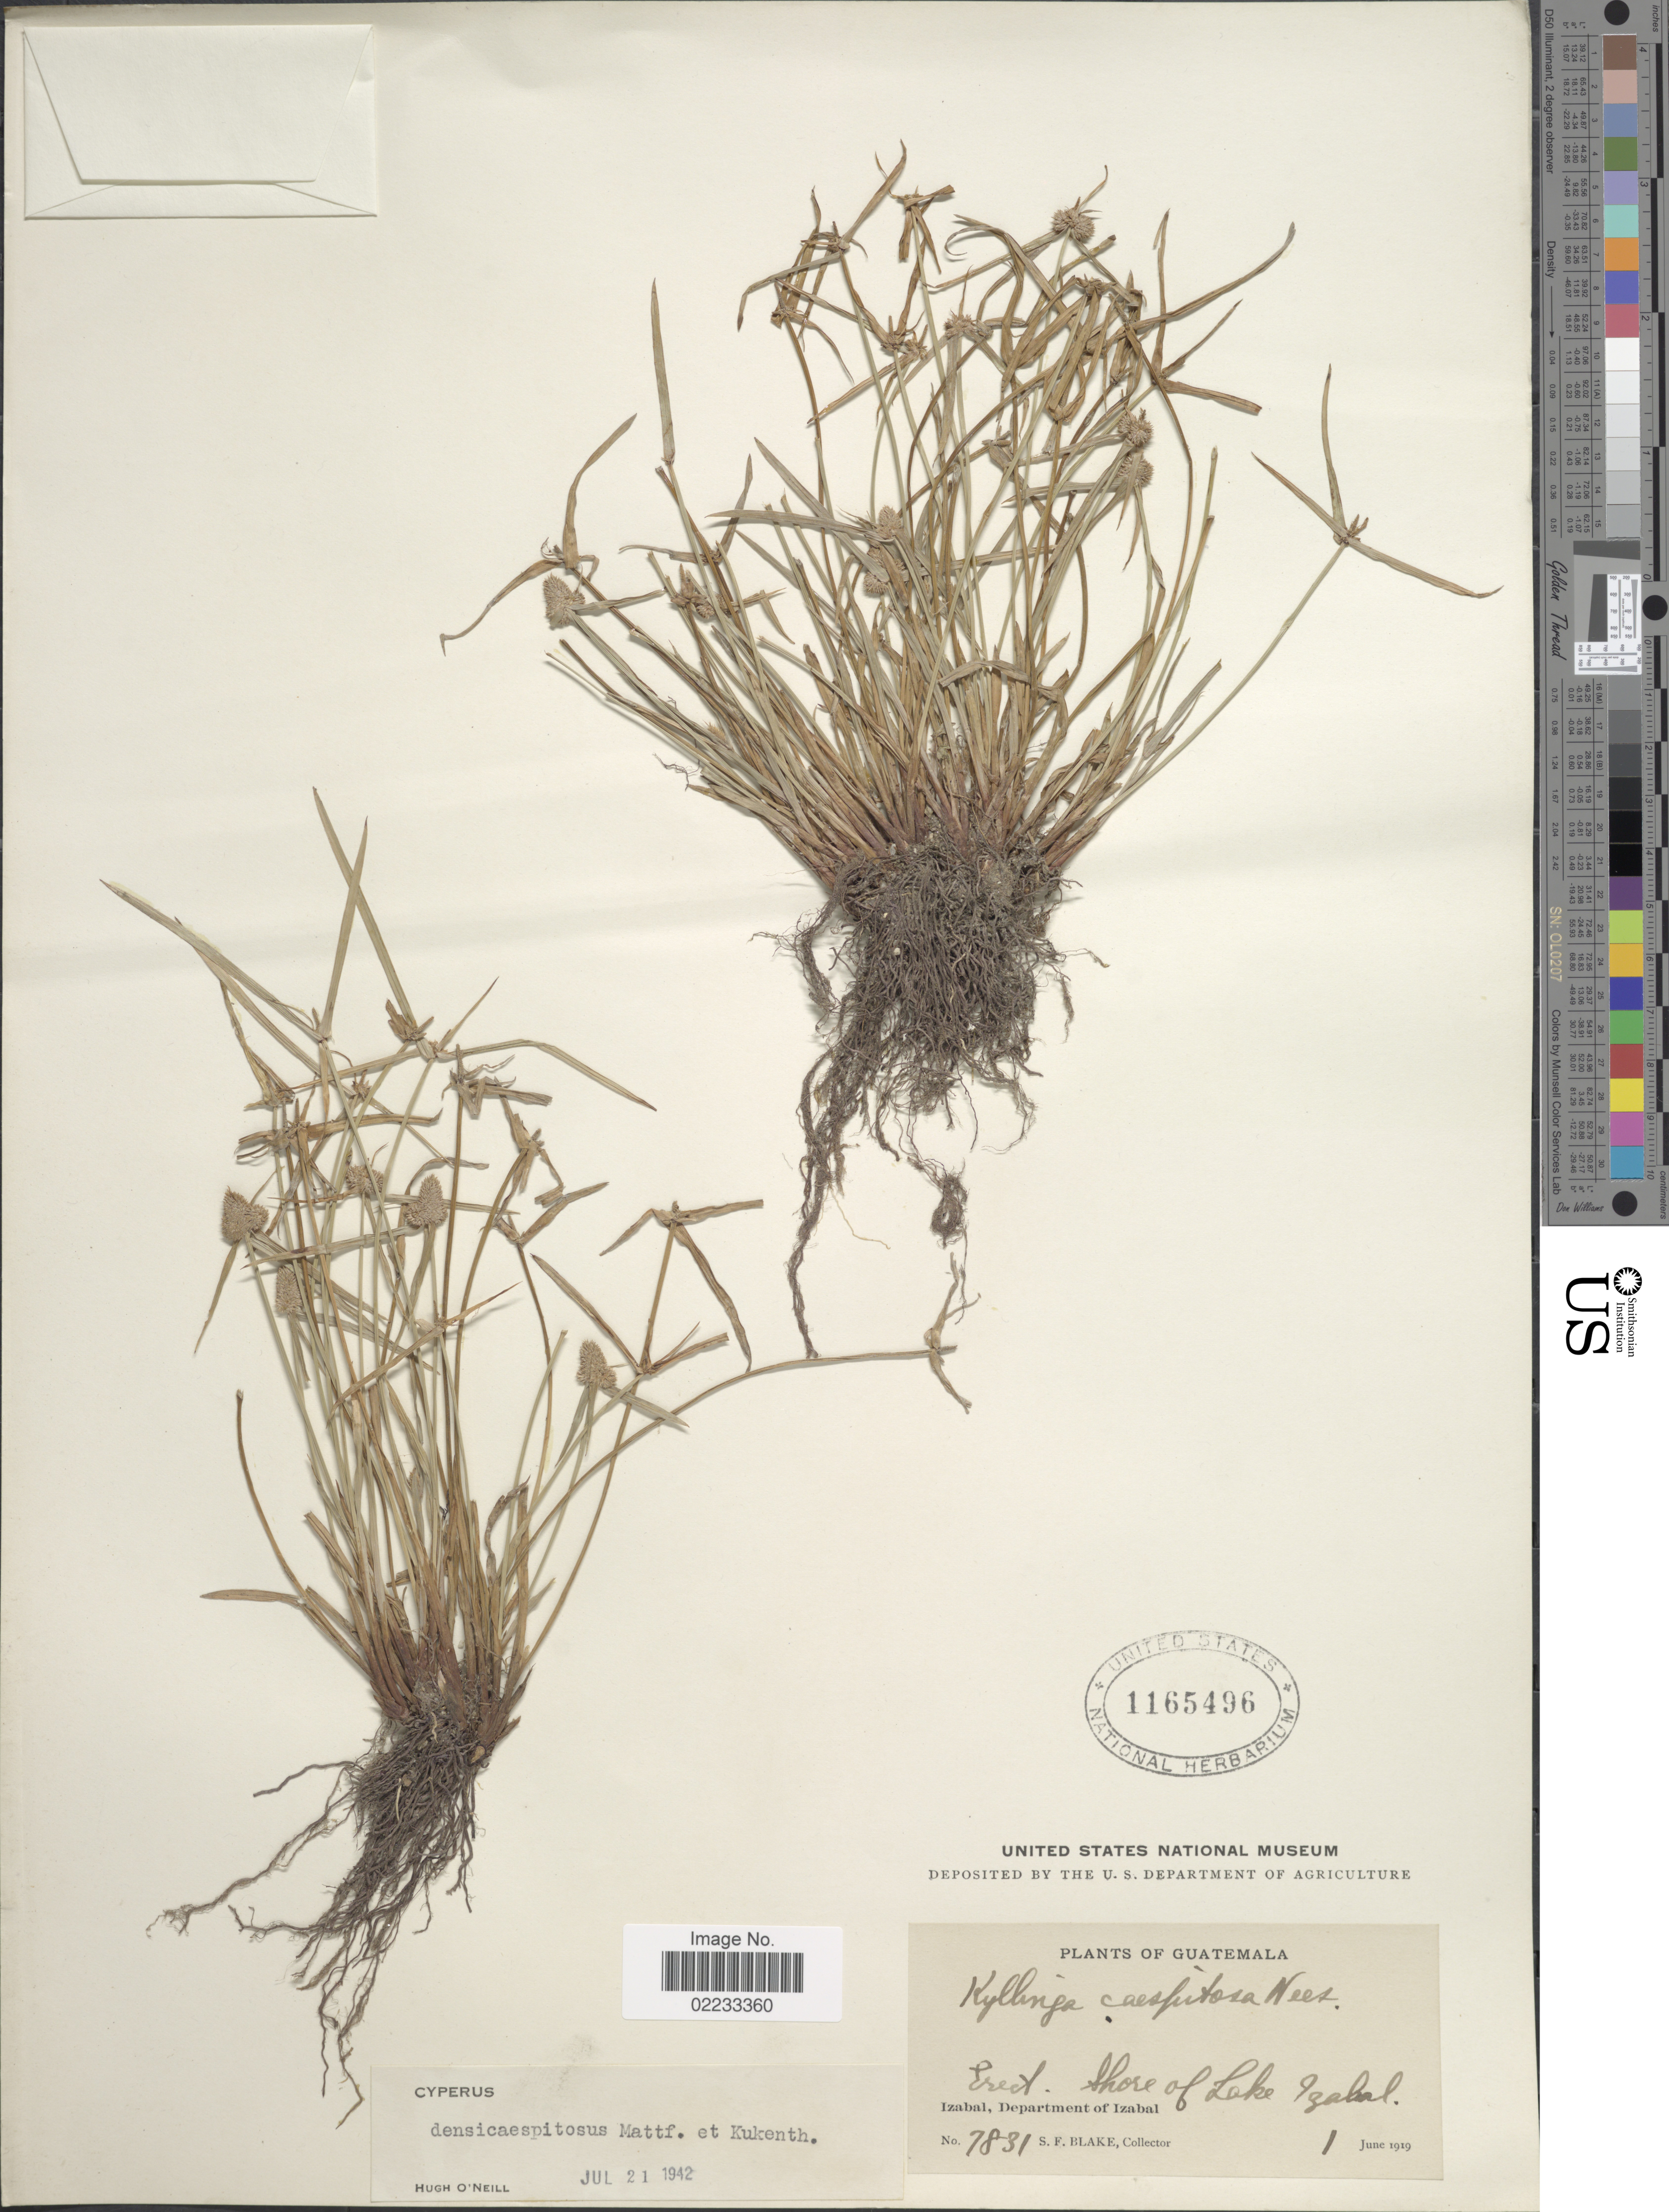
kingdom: Plantae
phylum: Tracheophyta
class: Liliopsida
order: Poales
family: Cyperaceae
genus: Cyperus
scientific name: Cyperus hortensis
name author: (Salzm. ex Steud.) Dorr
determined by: Strong, Mark T., (BOT), Smithsonian Institution - National Museum of Natural History (UNITED STATES)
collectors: S. Blake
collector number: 7831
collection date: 1919-06-01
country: Guatemala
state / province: Izabal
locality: Shoe of Lake Izabal, Izabal.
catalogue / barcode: US 1165496